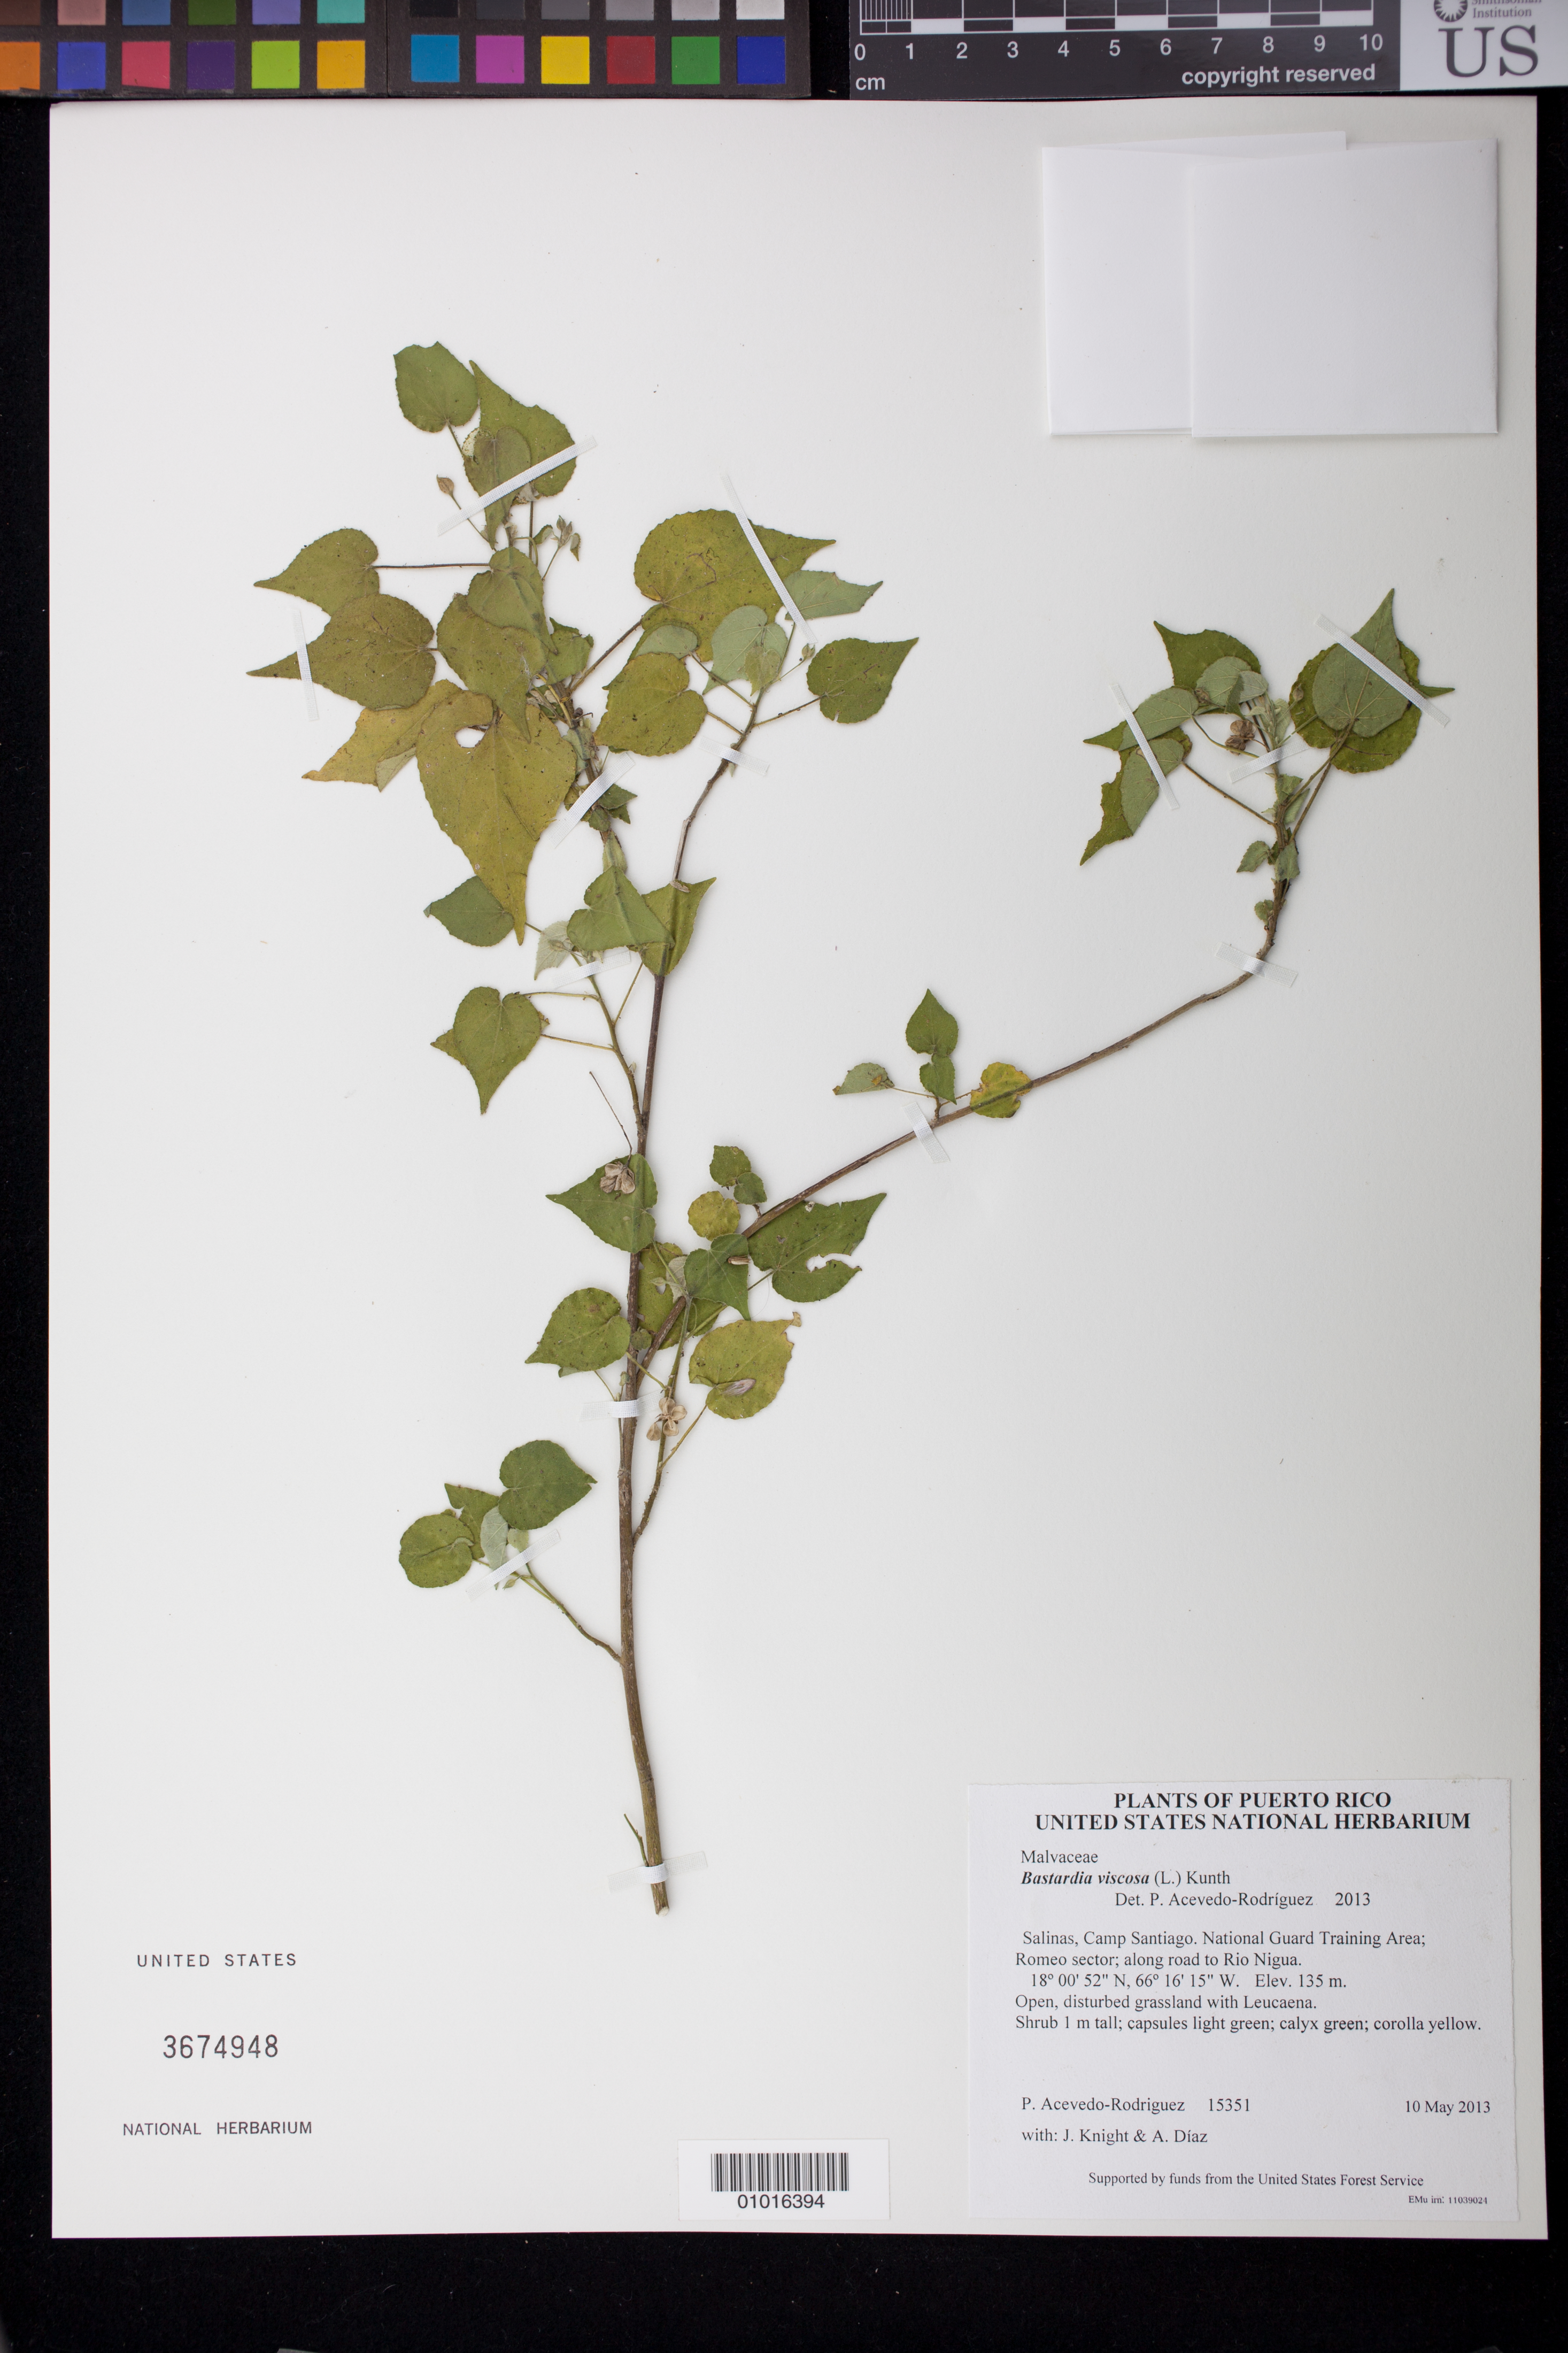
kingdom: Plantae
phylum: Tracheophyta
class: Magnoliopsida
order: Malvales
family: Malvaceae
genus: Abutilon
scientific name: Abutilon viscosum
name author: (L.) Dorr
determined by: Dorr, Laurence J., Curator (BOT), Smithsonian Institution - National Museum of Natural History (UNITED STATES)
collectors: P. Acevedo-Rodr., J. Knight & A. Díaz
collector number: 15351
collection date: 2013-05-10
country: Puerto Rico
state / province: Salinas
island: Puerto Rico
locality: Camp Santiago. National Guard Training Area; Romeo sector; along road to Rio Nigua.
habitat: Open, disturbed grassland with Leucaena.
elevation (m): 135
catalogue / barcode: US 3674948